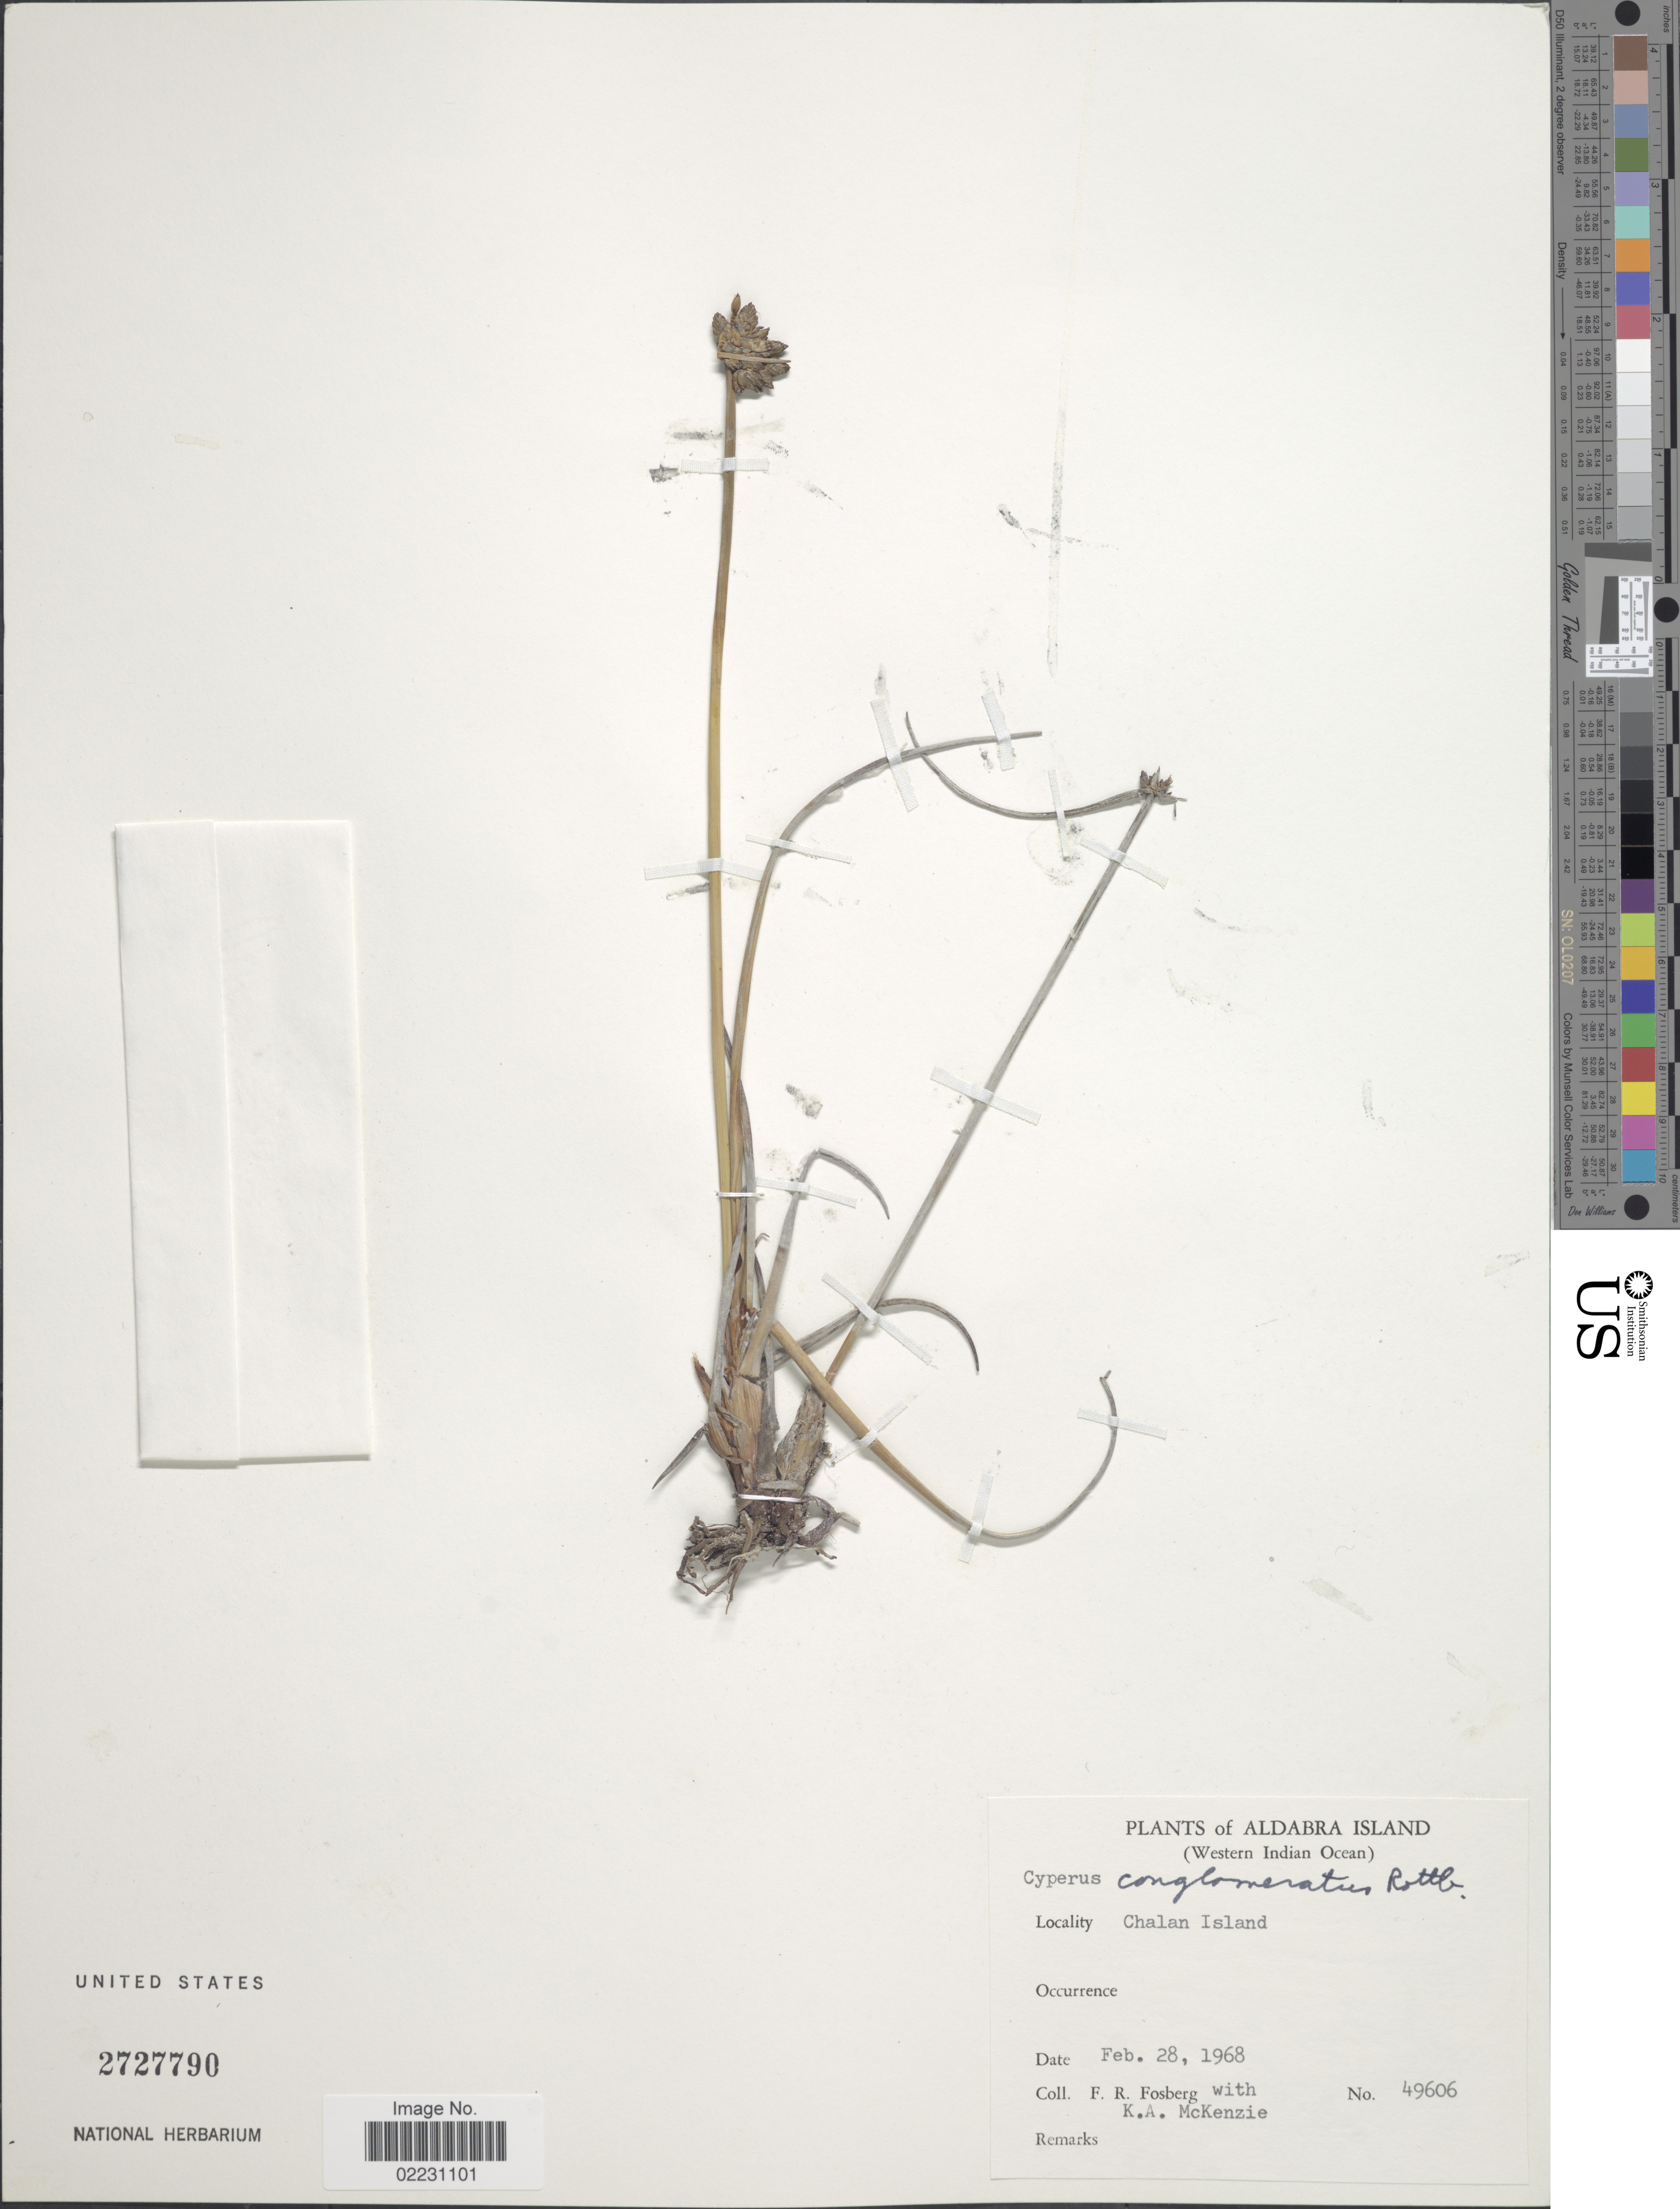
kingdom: Plantae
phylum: Tracheophyta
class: Liliopsida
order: Poales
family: Cyperaceae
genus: Cyperus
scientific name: Cyperus conglomeratus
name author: Rottb.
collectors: F. R. Fosberg & K. McKenzie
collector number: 49606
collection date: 1968-02-28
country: Seychelles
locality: Aldabra Island (Western Indian Ocean), Chalan Island.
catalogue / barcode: US 2727790